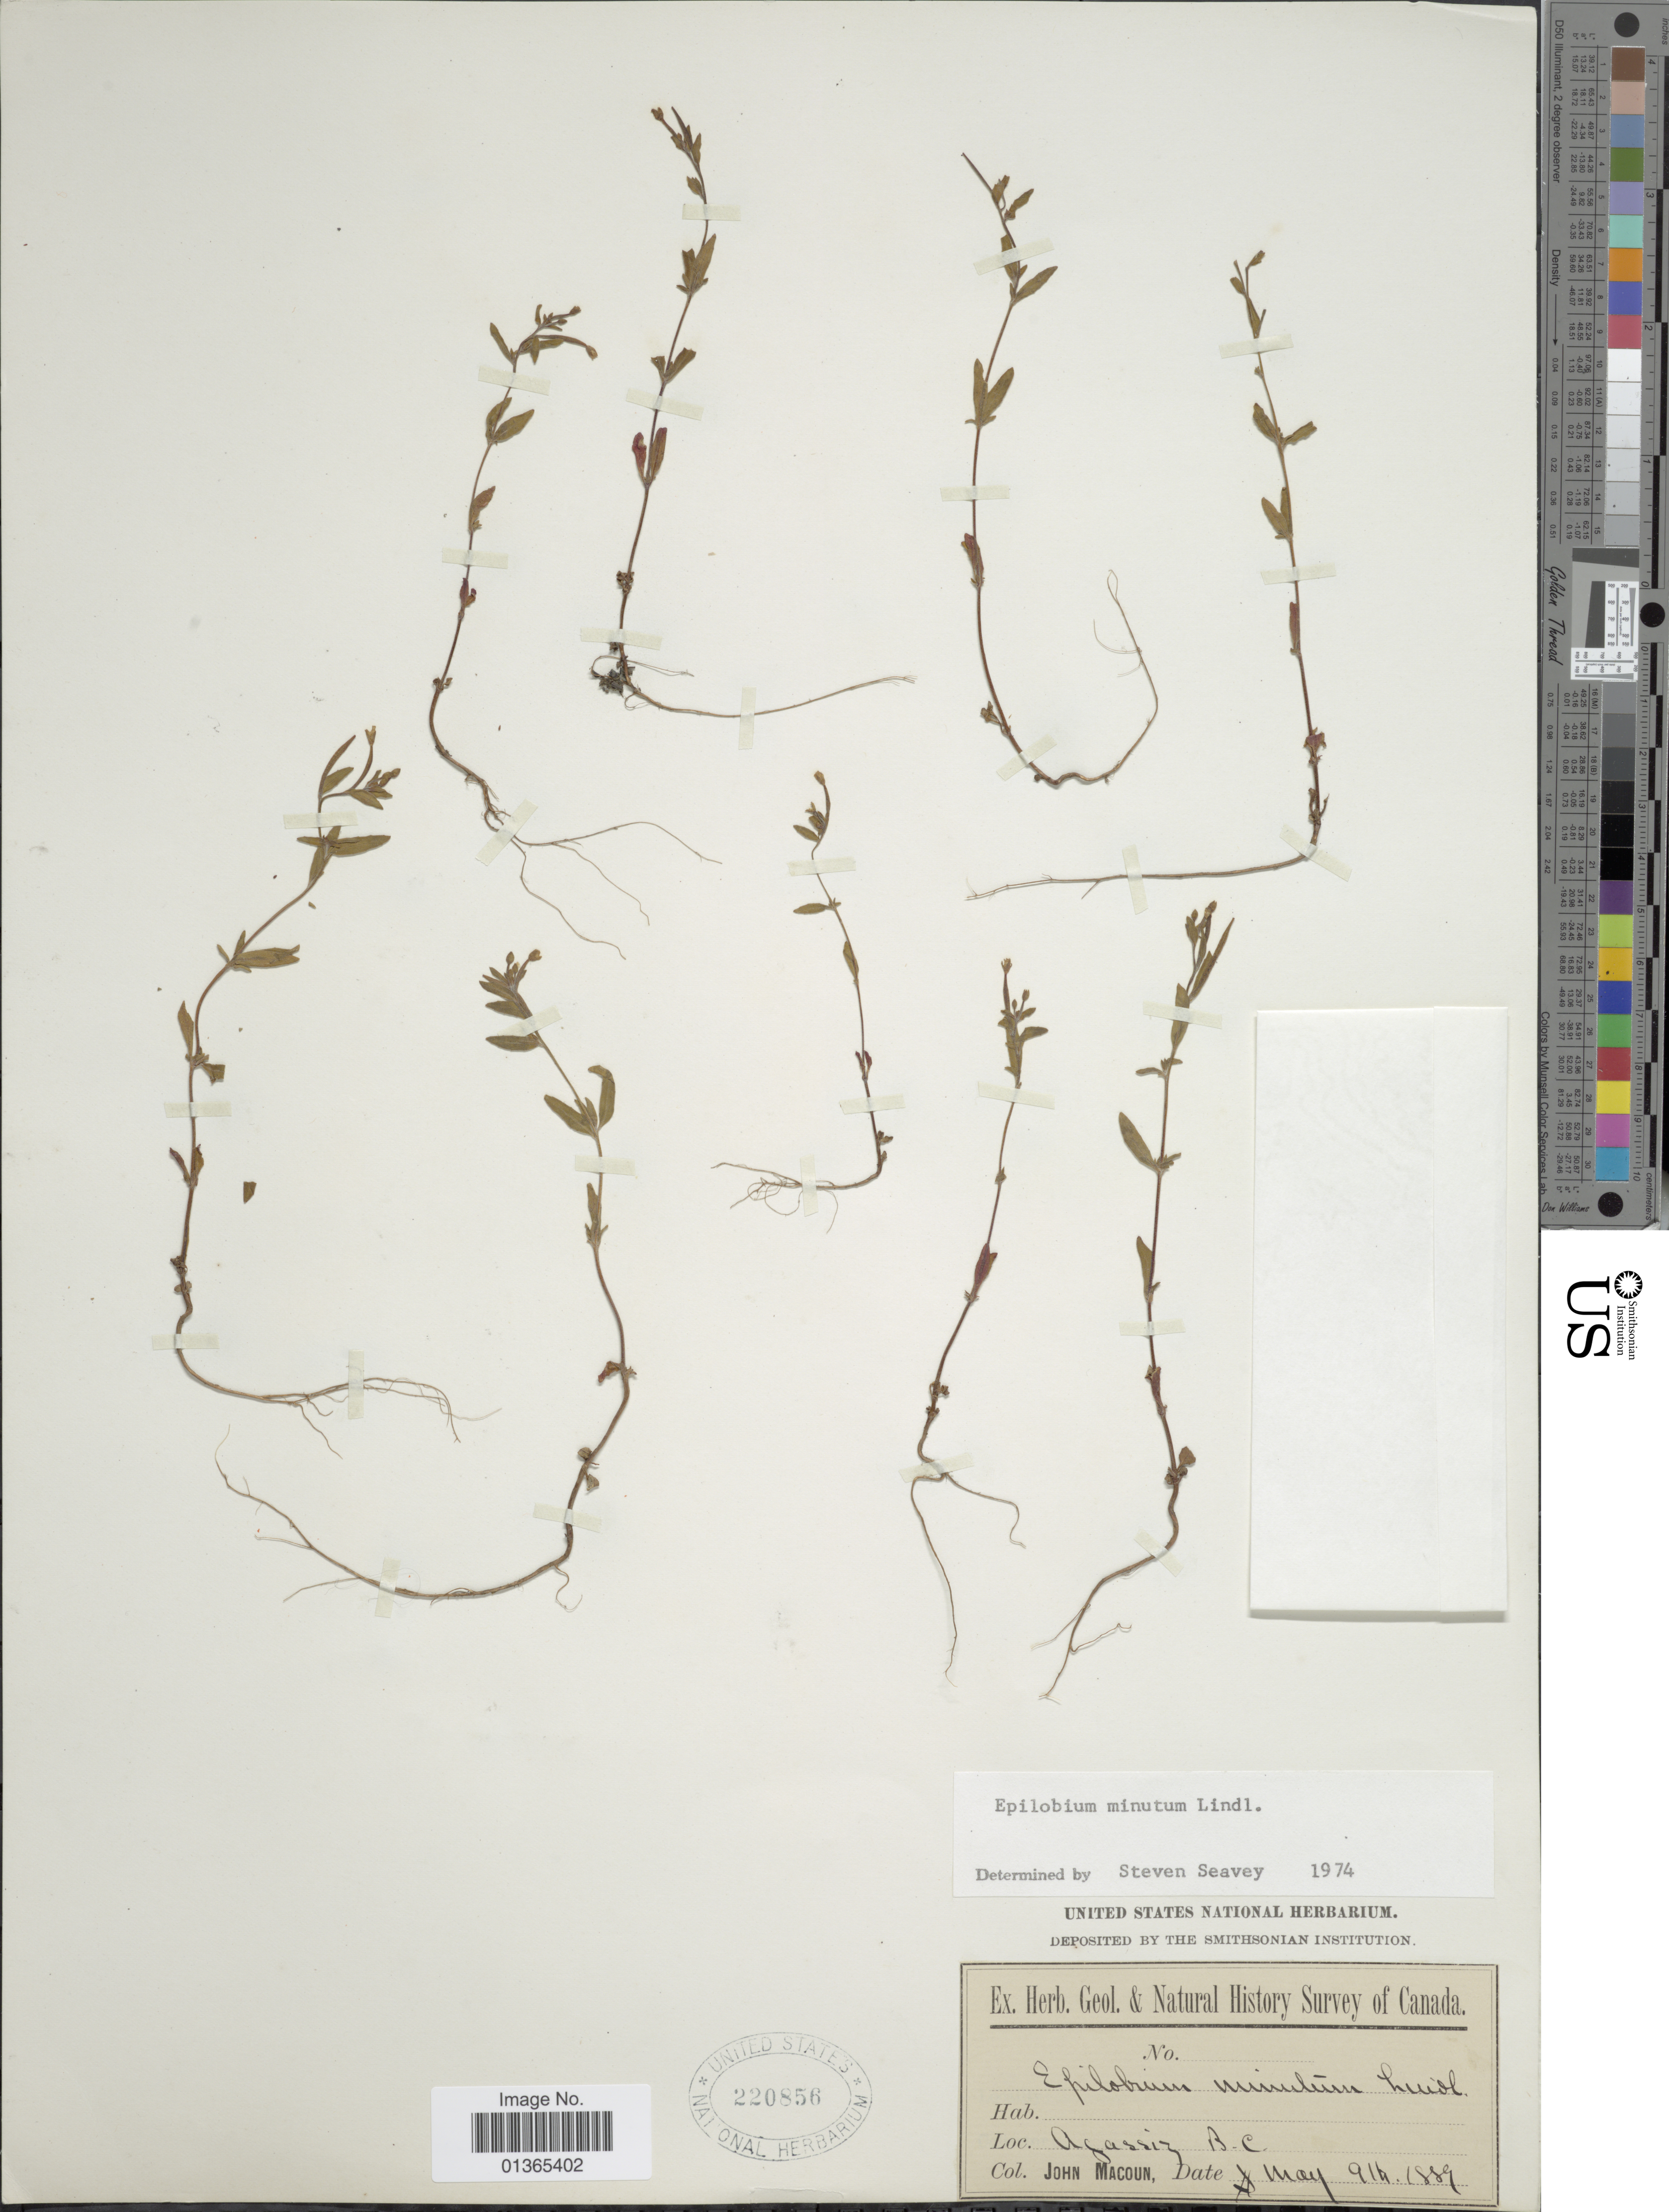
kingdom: Plantae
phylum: Tracheophyta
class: Magnoliopsida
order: Myrtales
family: Onagraceae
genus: Epilobium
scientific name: Epilobium minutum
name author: Lindl. ex Lehm.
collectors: J. Macoun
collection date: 1889-05-09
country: Canada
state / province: British Columbia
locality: Agassiz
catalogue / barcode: US 220856